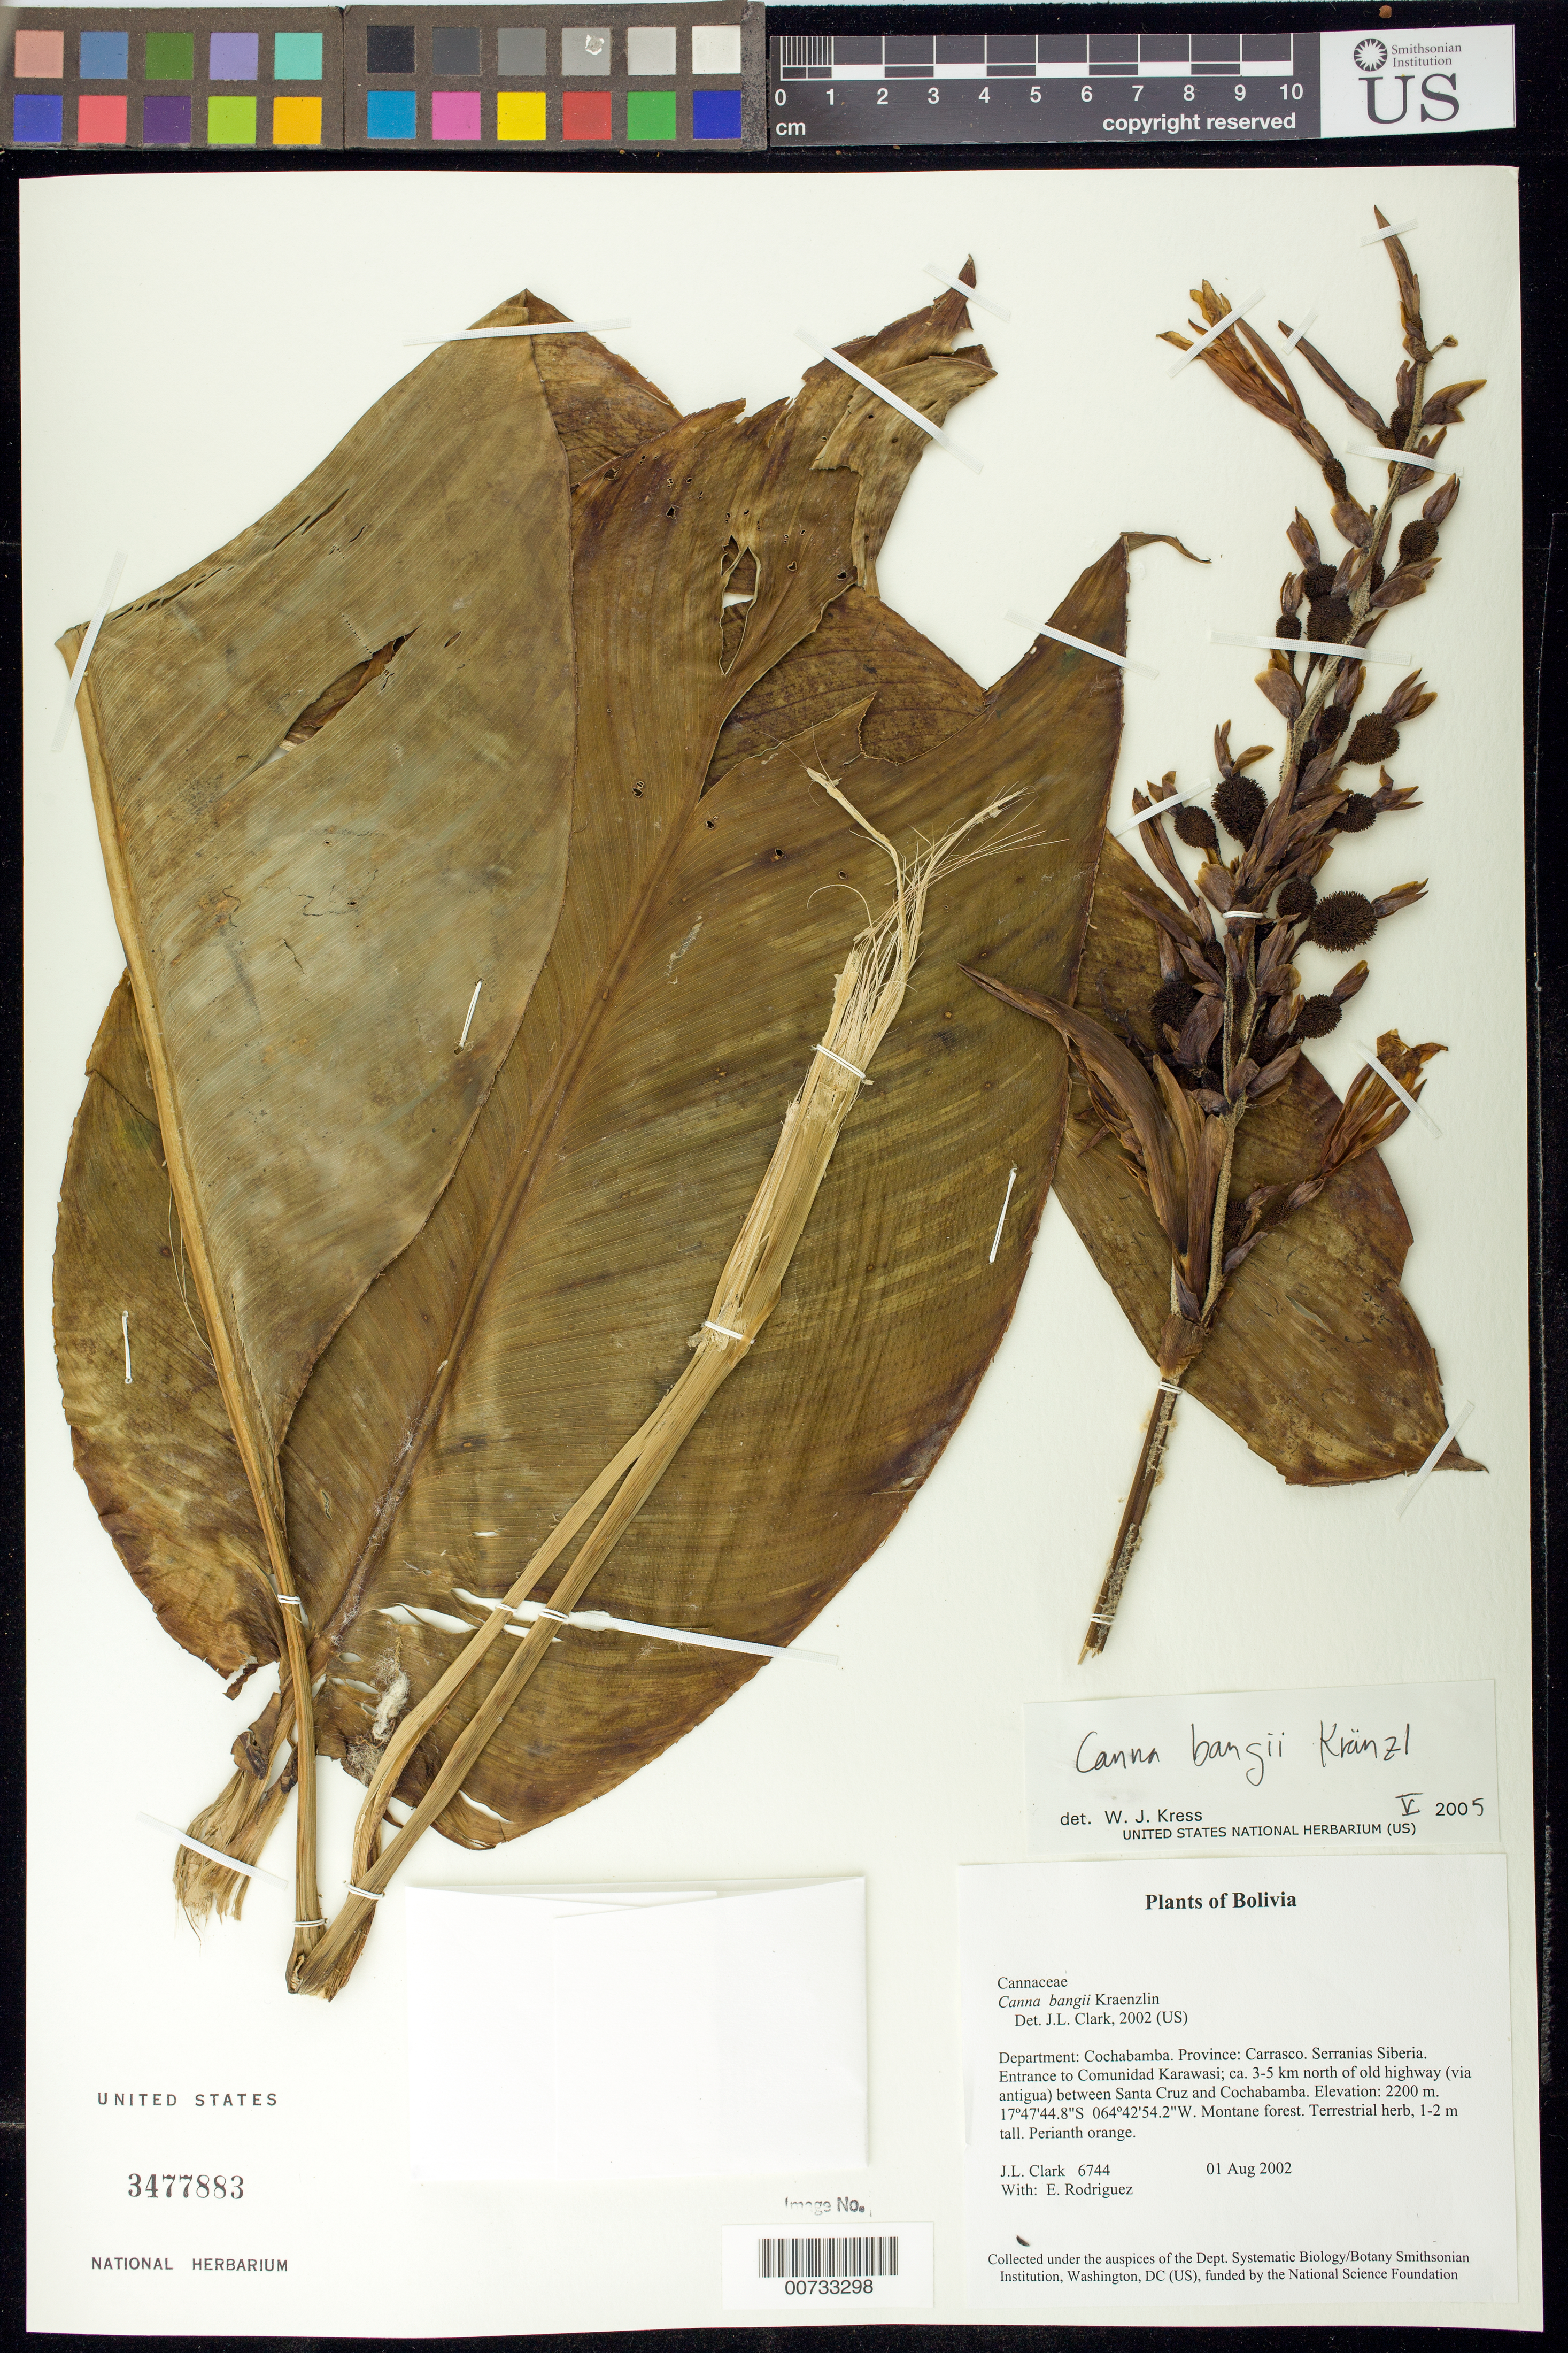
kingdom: Plantae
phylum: Tracheophyta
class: Liliopsida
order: Zingiberales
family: Cannaceae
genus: Canna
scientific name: Canna bangii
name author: Kraenzl. in Engl.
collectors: J. L. Clark & E. Rodriquez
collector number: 6744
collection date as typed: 01 Aug 2002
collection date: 2002-08-01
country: Bolivia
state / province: Cochabamba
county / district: Carrasco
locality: Serranias Siberia. Entrance to Comunidad Karawasi; ca. 3-5 km north of old highway (via antigua) between Santa Cruz and Cochabamba.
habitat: Montane forest.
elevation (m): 2200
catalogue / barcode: US 3477883